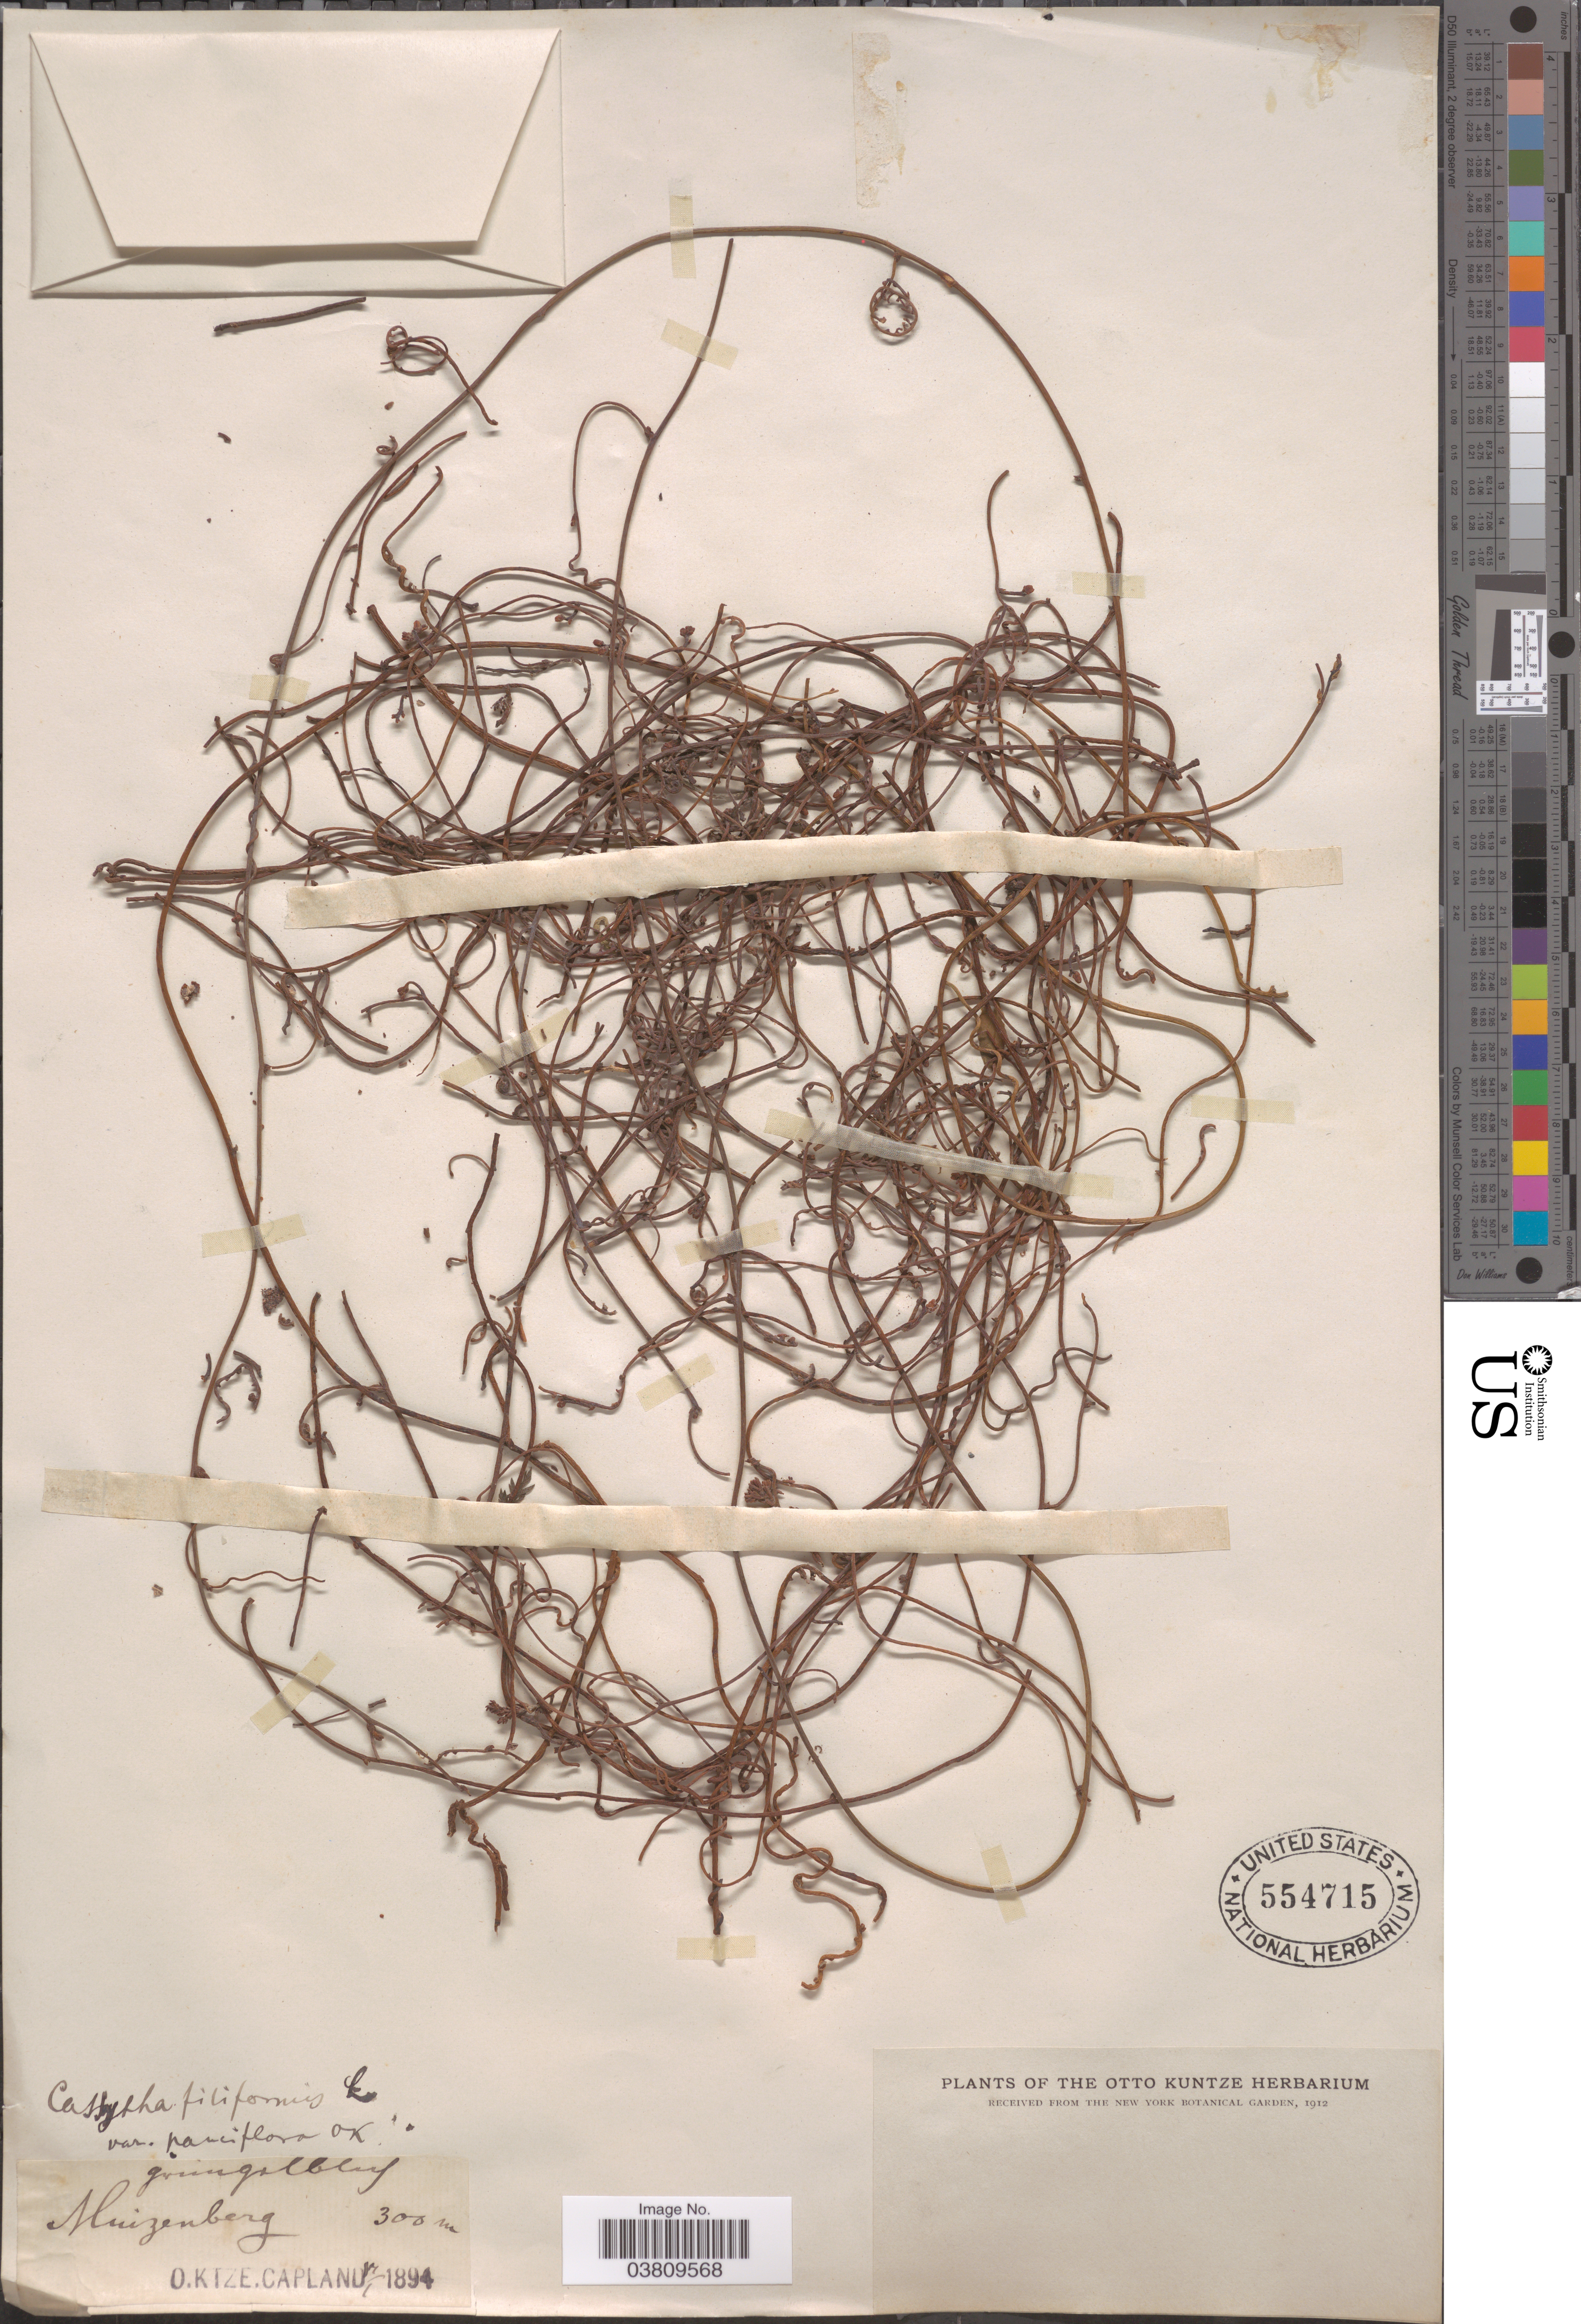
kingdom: Plantae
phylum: Tracheophyta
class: Magnoliopsida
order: Laurales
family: Lauraceae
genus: Cassytha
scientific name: Cassytha filiformis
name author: L.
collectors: C.E.O. Kuntze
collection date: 1894-05-01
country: South Africa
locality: Muizenberg.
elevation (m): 300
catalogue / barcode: US 554715